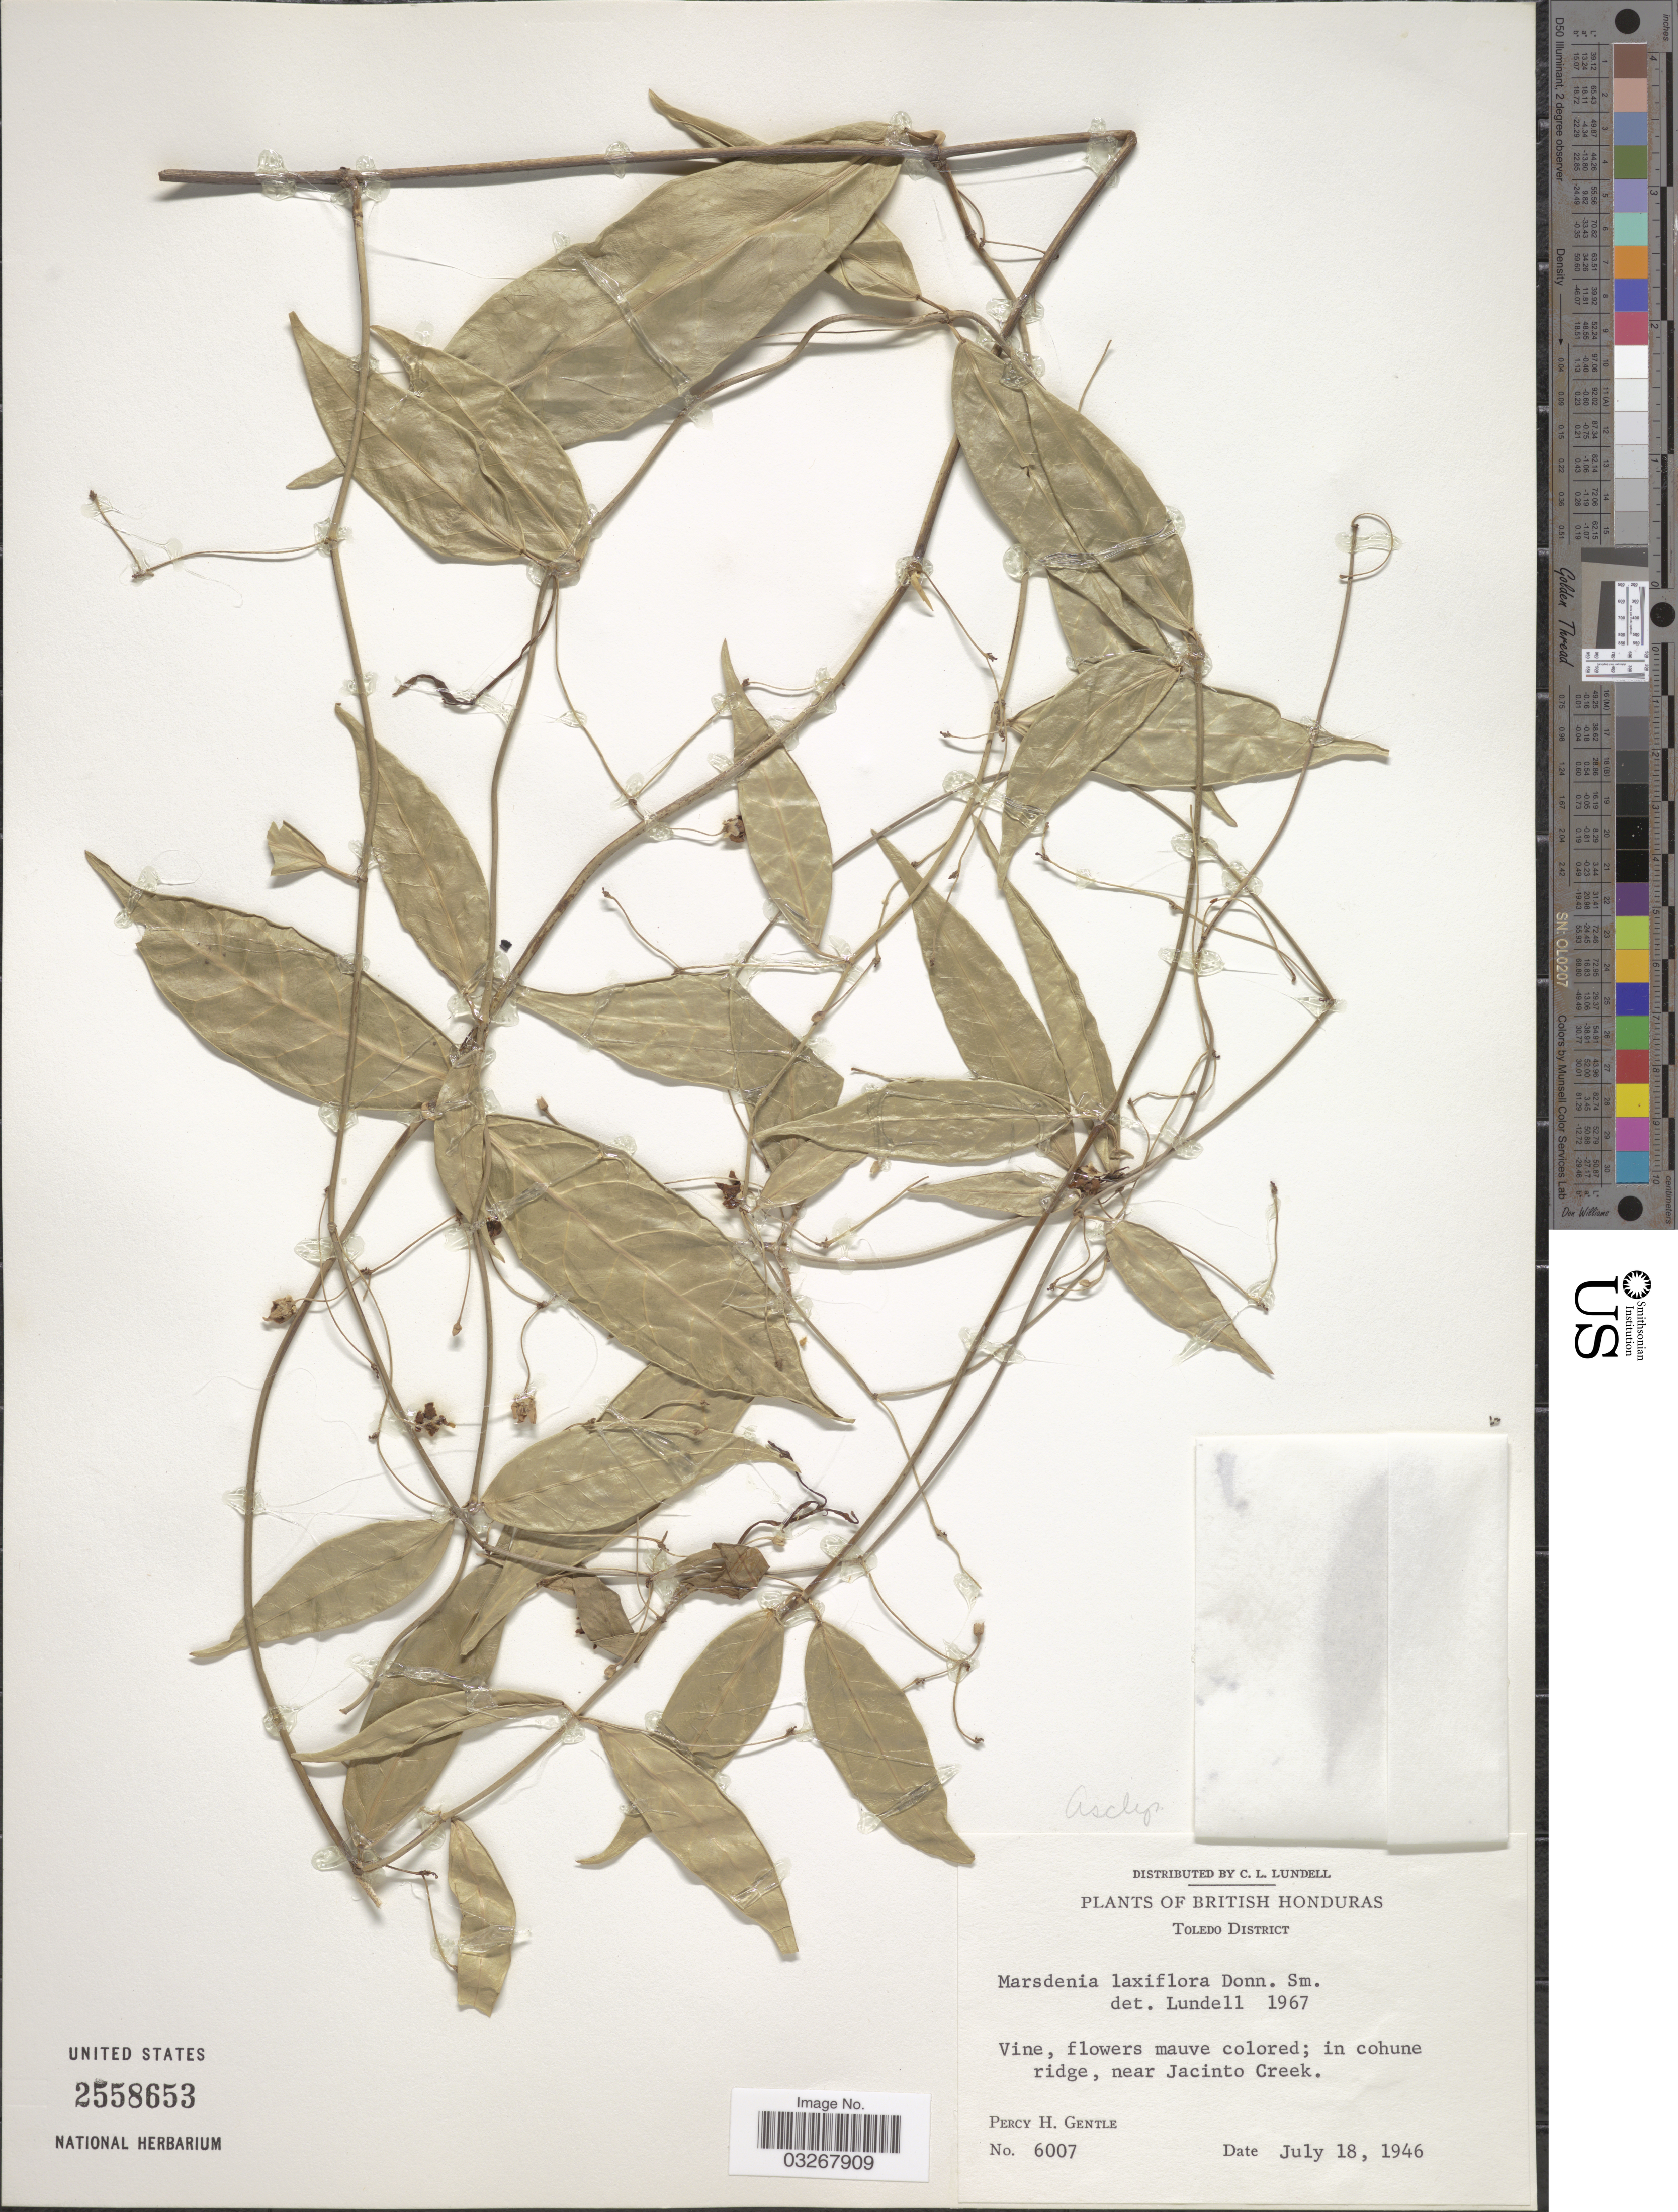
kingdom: Plantae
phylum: Tracheophyta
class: Magnoliopsida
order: Gentianales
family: Apocynaceae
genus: Marsdenia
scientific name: Marsdenia laxiflora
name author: Donn. Sm.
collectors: P. H. Gentle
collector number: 6007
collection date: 1946-07-18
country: Belize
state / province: Toledo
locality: British Honduras: Toledo District, in cohune ridge, near Jacinto Creek.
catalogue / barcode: US 2558653